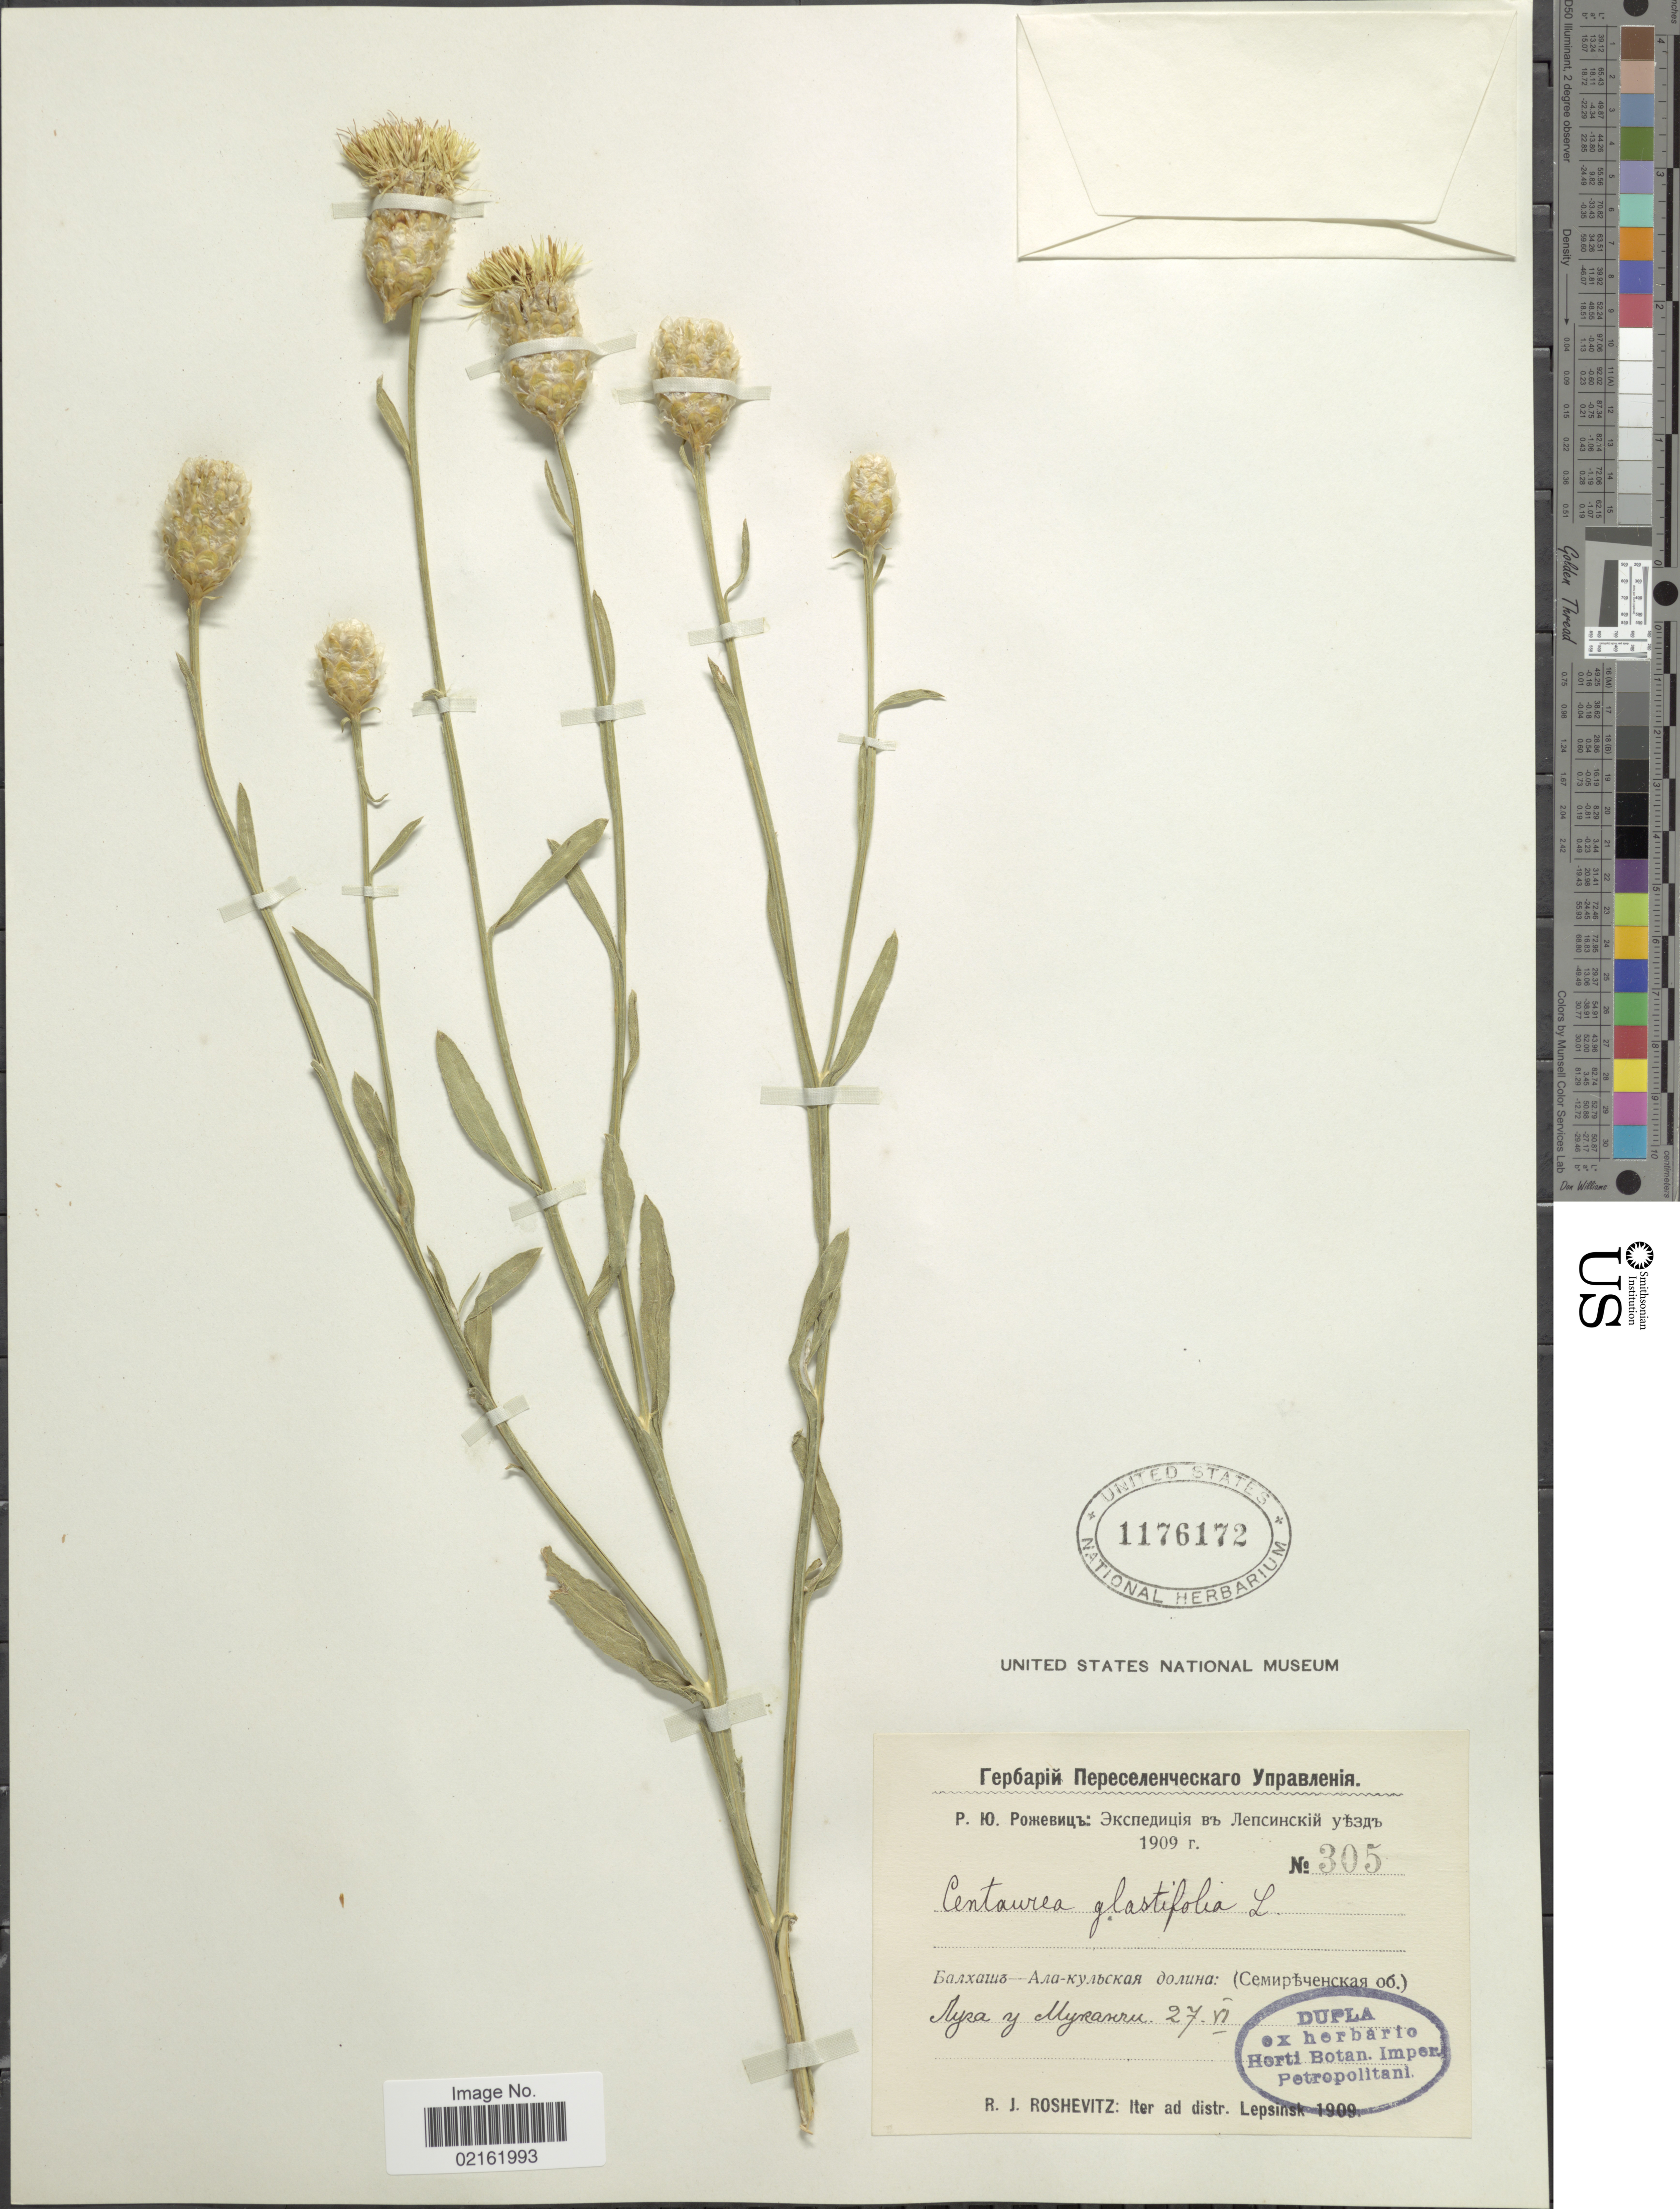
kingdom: Plantae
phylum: Tracheophyta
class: Magnoliopsida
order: Asterales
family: Asteraceae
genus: Centaurea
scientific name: Centaurea glastifolia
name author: L.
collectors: R. J. Roshevitz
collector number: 305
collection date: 1909-06-27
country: Kazakhstan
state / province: Almaty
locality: Balkhash - Alakul Valley, near Mukanshy.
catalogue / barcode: US 1176172